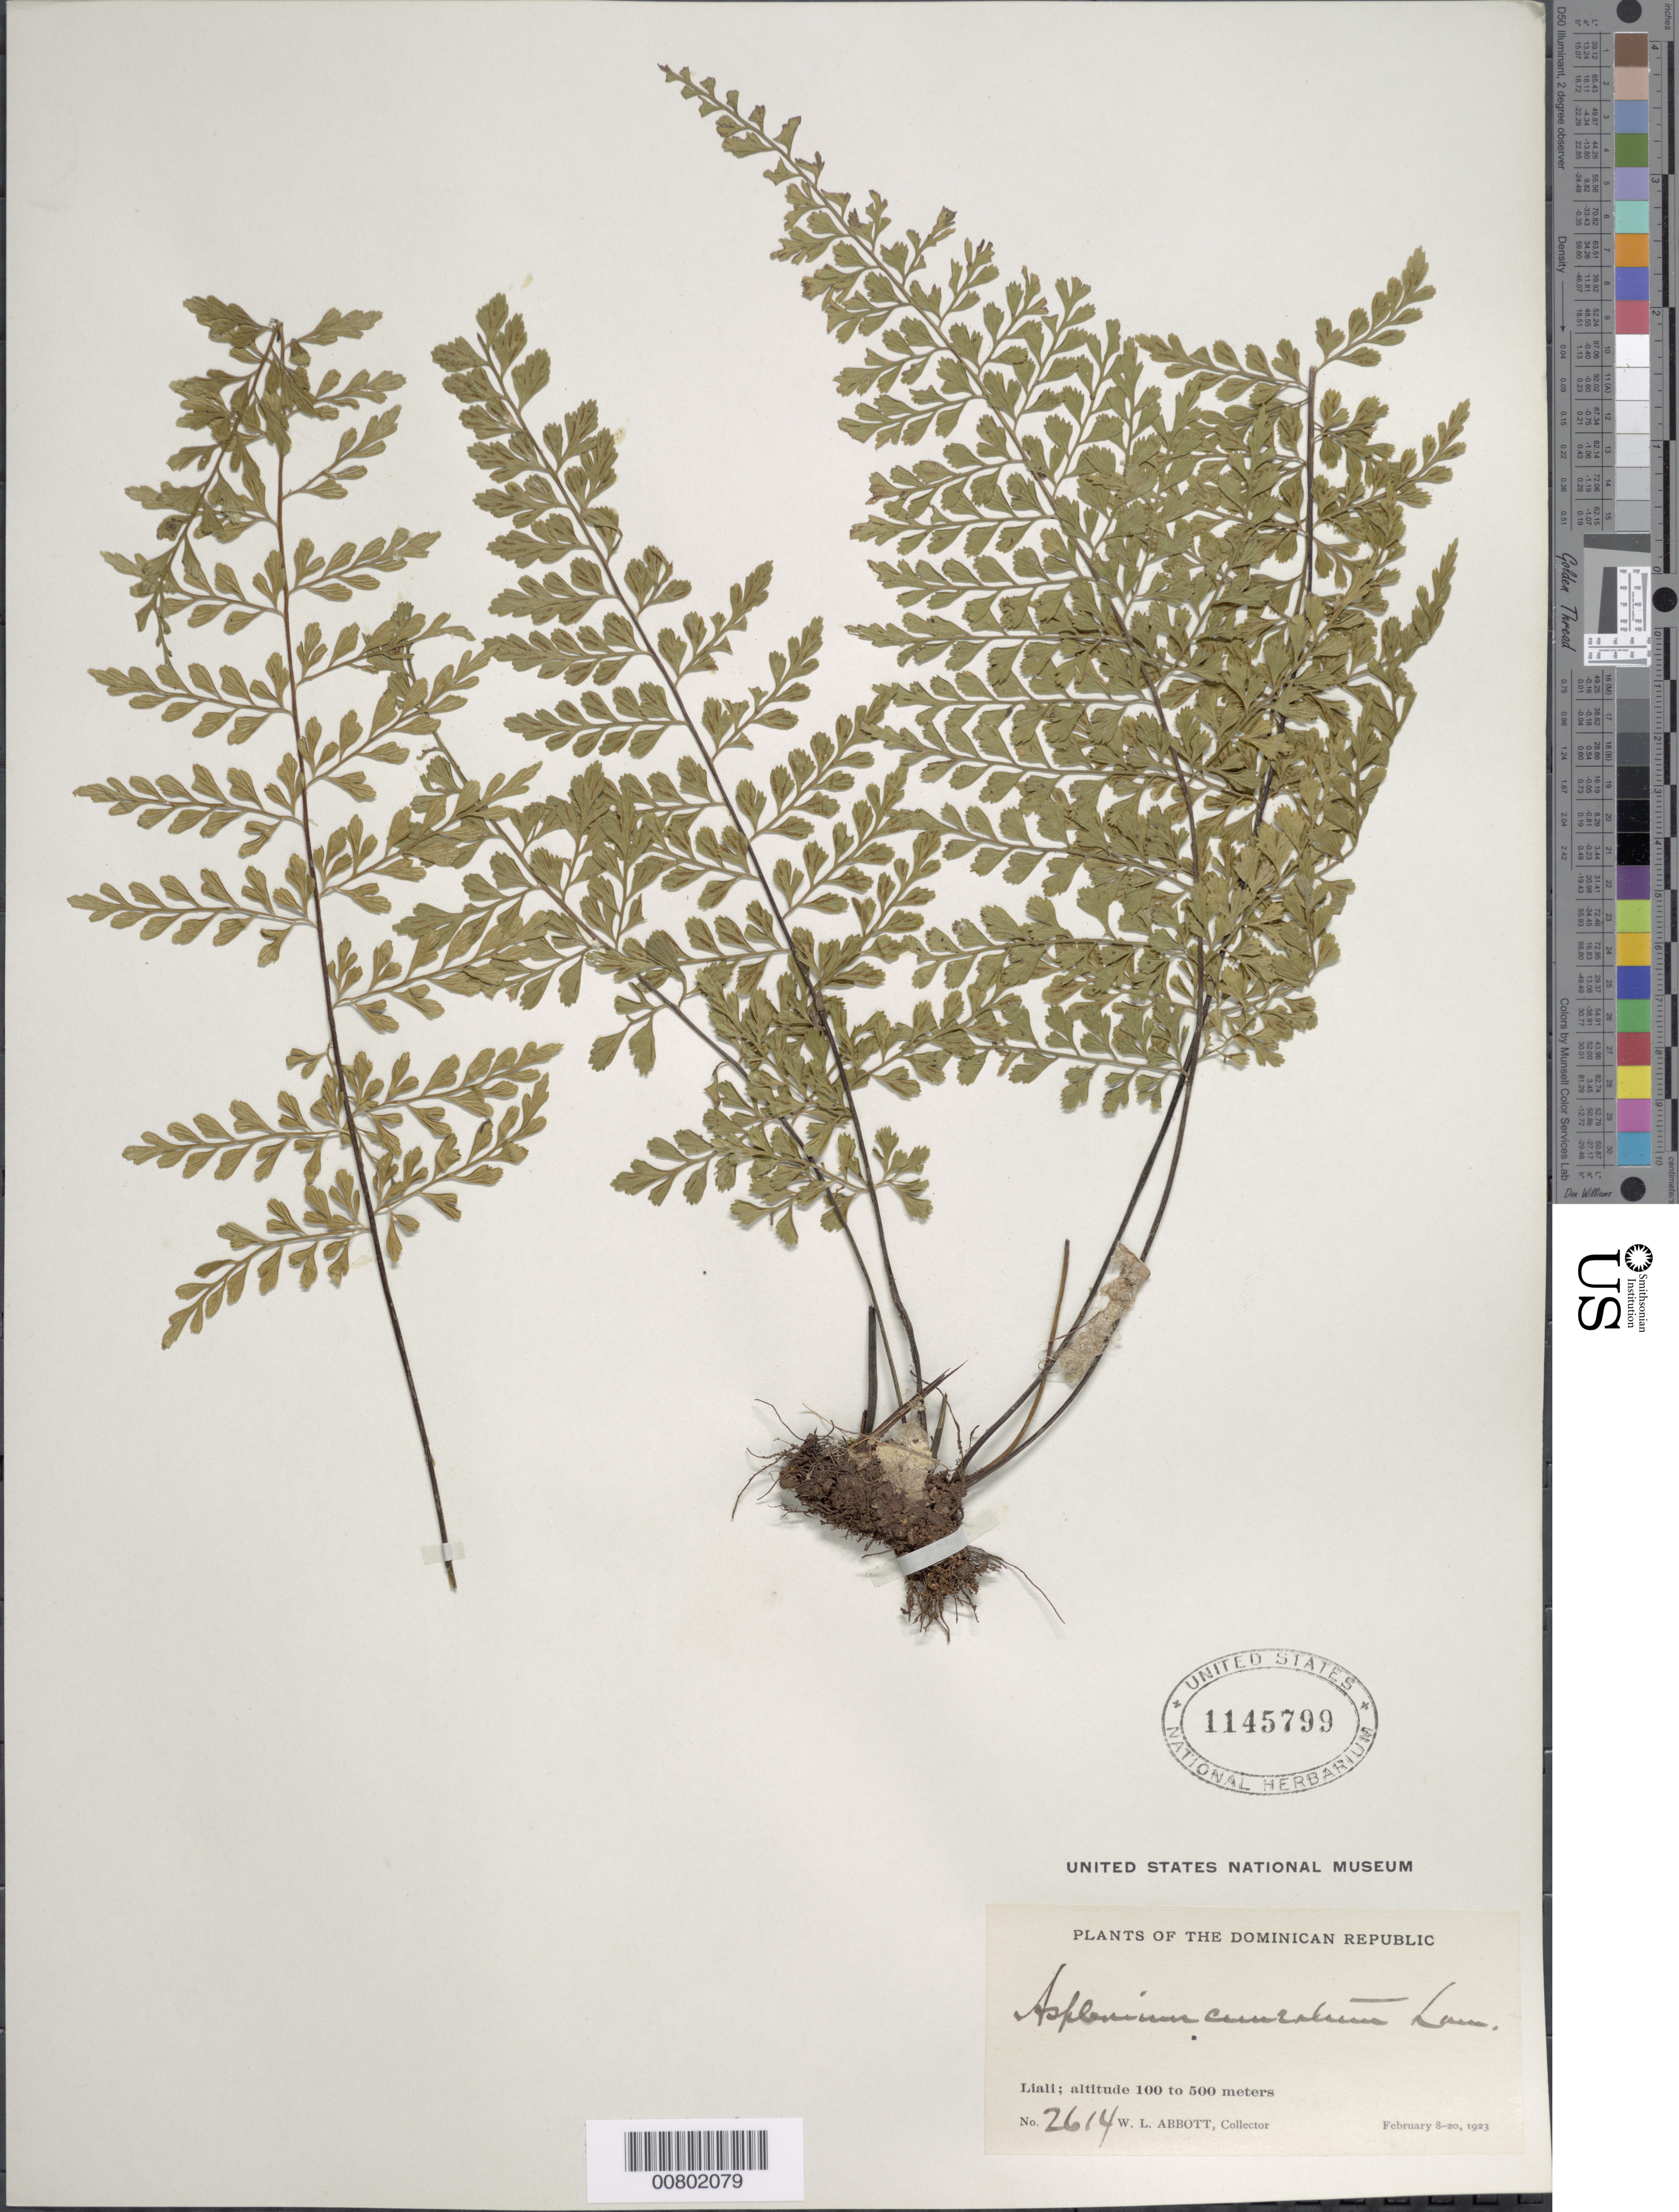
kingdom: Plantae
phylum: Tracheophyta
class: Polypodiopsida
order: Polypodiales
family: Aspleniaceae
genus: Asplenium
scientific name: Asplenium cuneatum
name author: Lam.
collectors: W. L. Abbott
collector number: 2614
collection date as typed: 08 Feb 1923 to 20 Feb 1923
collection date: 1923-02-08/1923-02-20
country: Dominican Republic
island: Hispaniola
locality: Liali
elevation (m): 100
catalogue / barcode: US 1145799